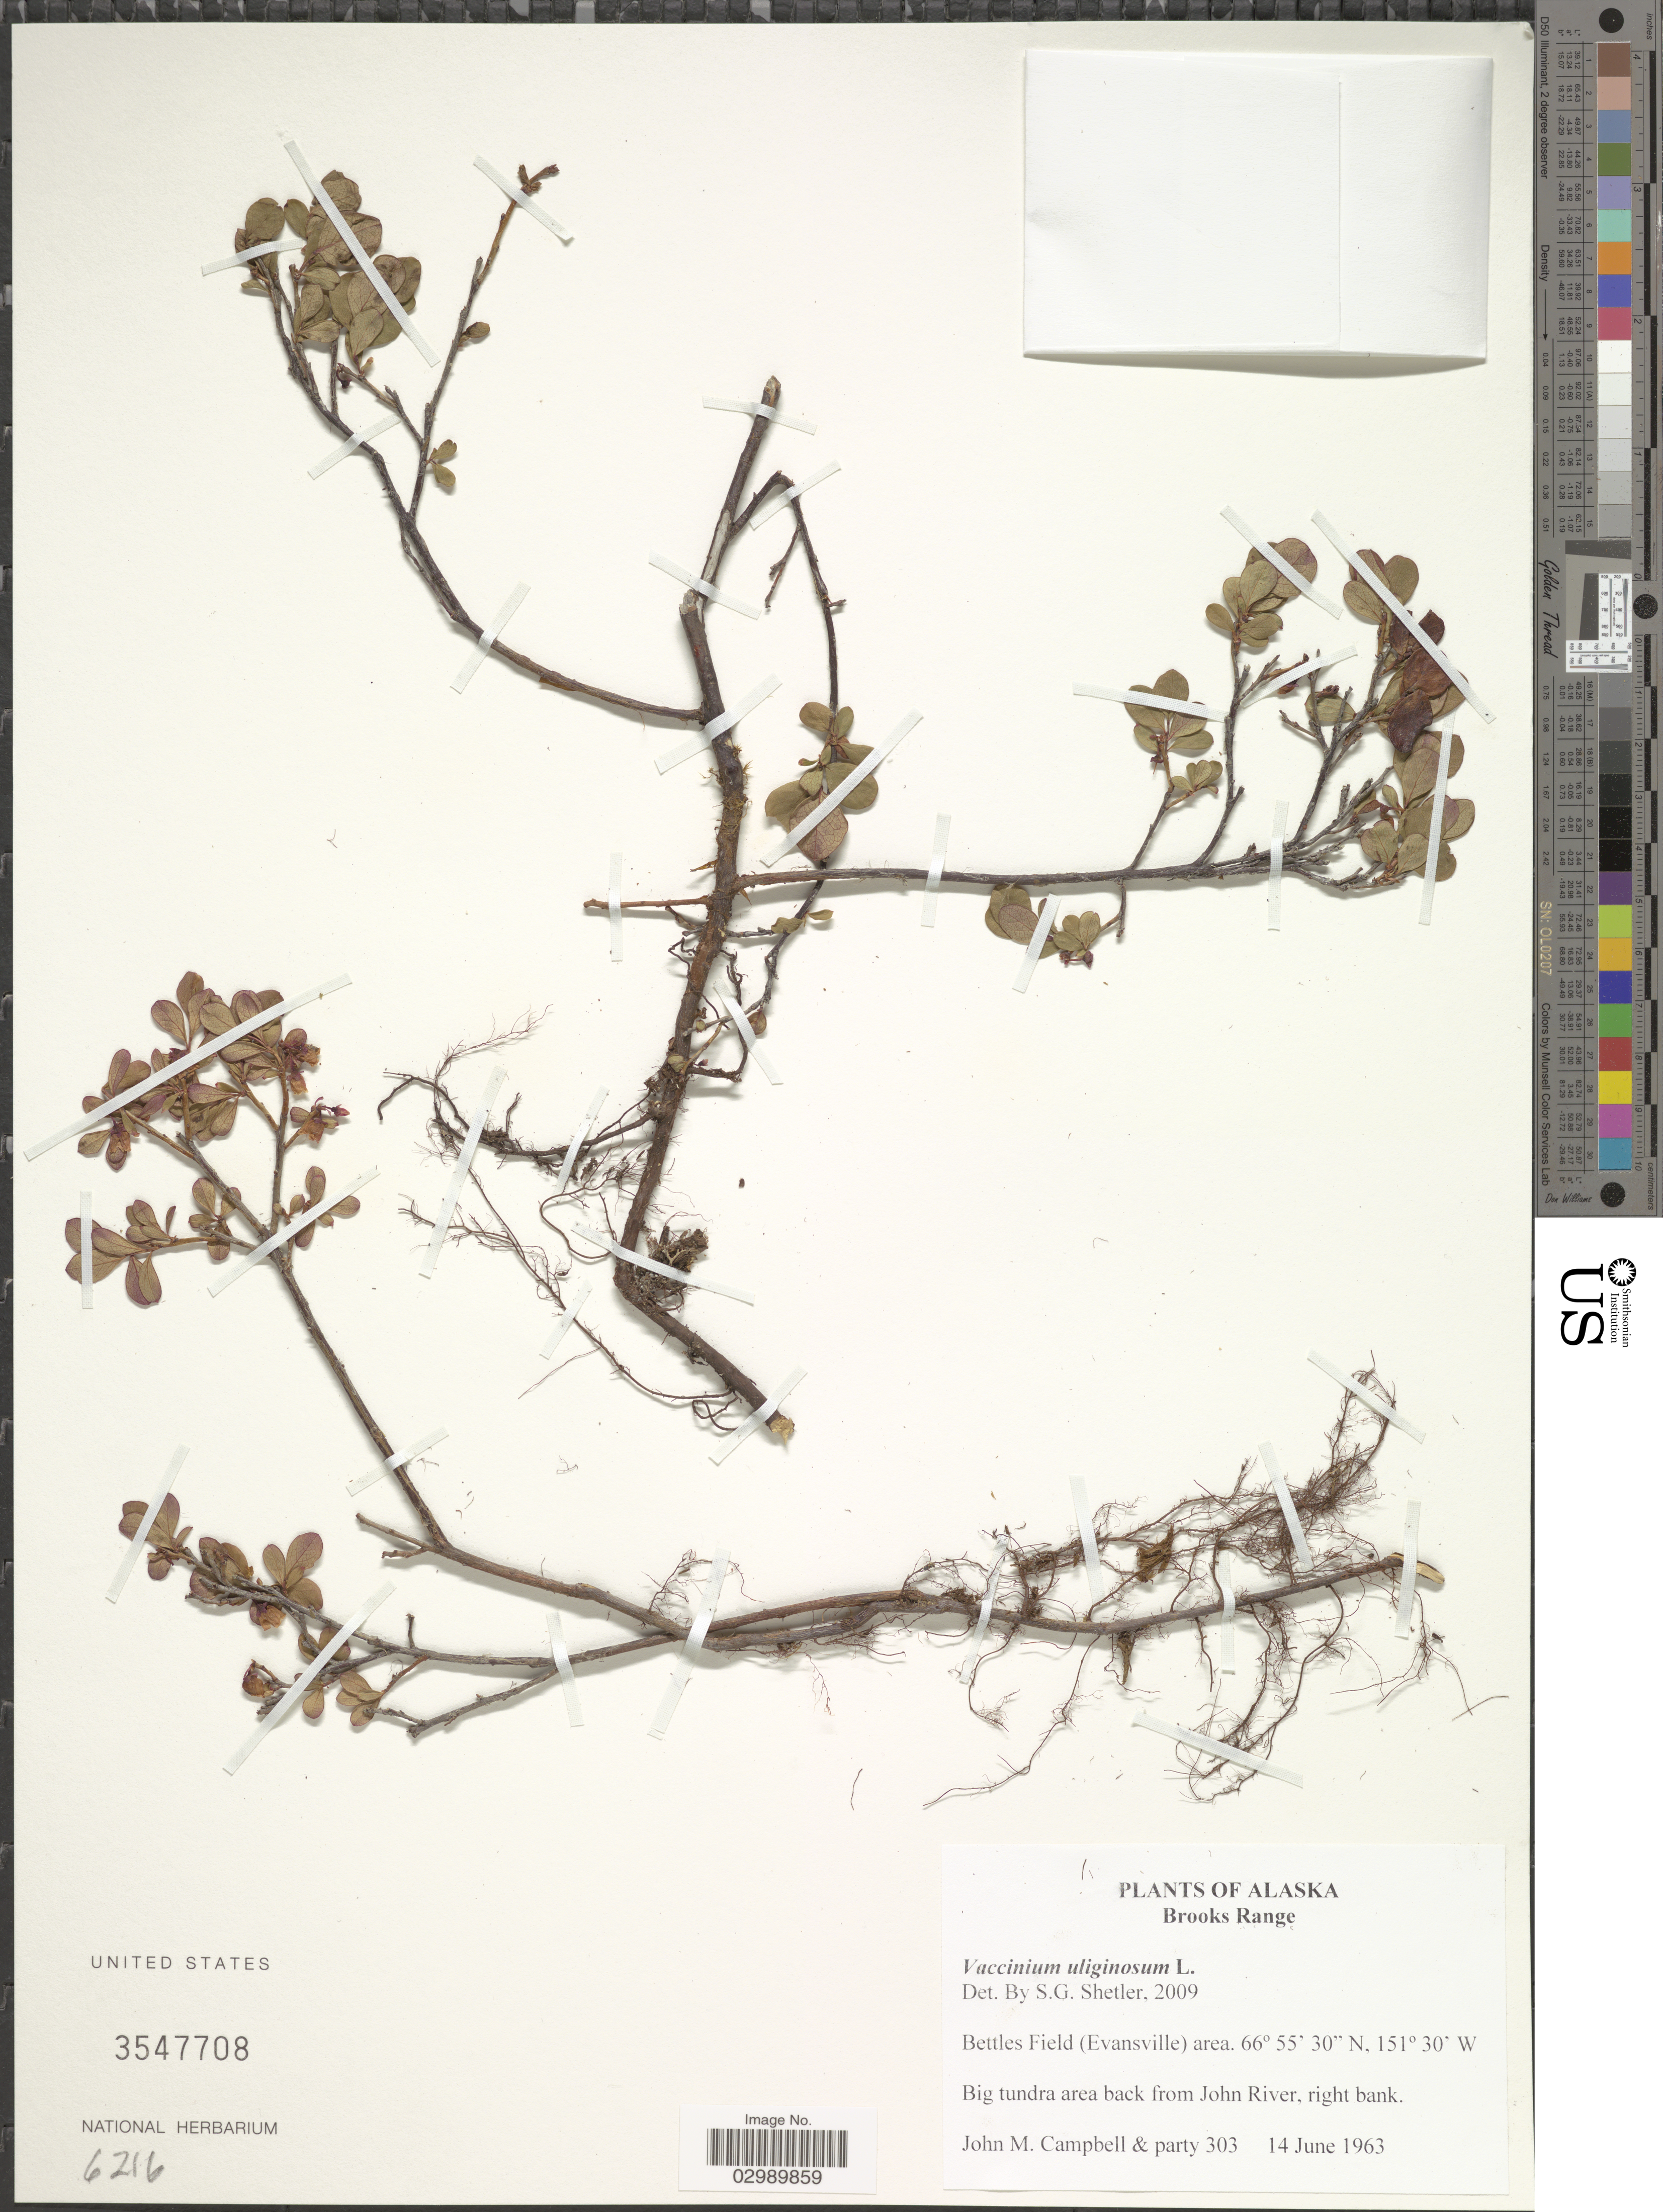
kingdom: Plantae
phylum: Tracheophyta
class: Magnoliopsida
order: Ericales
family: Ericaceae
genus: Vaccinium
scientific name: Vaccinium uliginosum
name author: L.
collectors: J. M. Campbell & et al.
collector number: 303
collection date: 1963-06-14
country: United States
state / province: Alaska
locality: Brooks Range, Bettles Field (Evansville) area.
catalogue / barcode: US 3547708